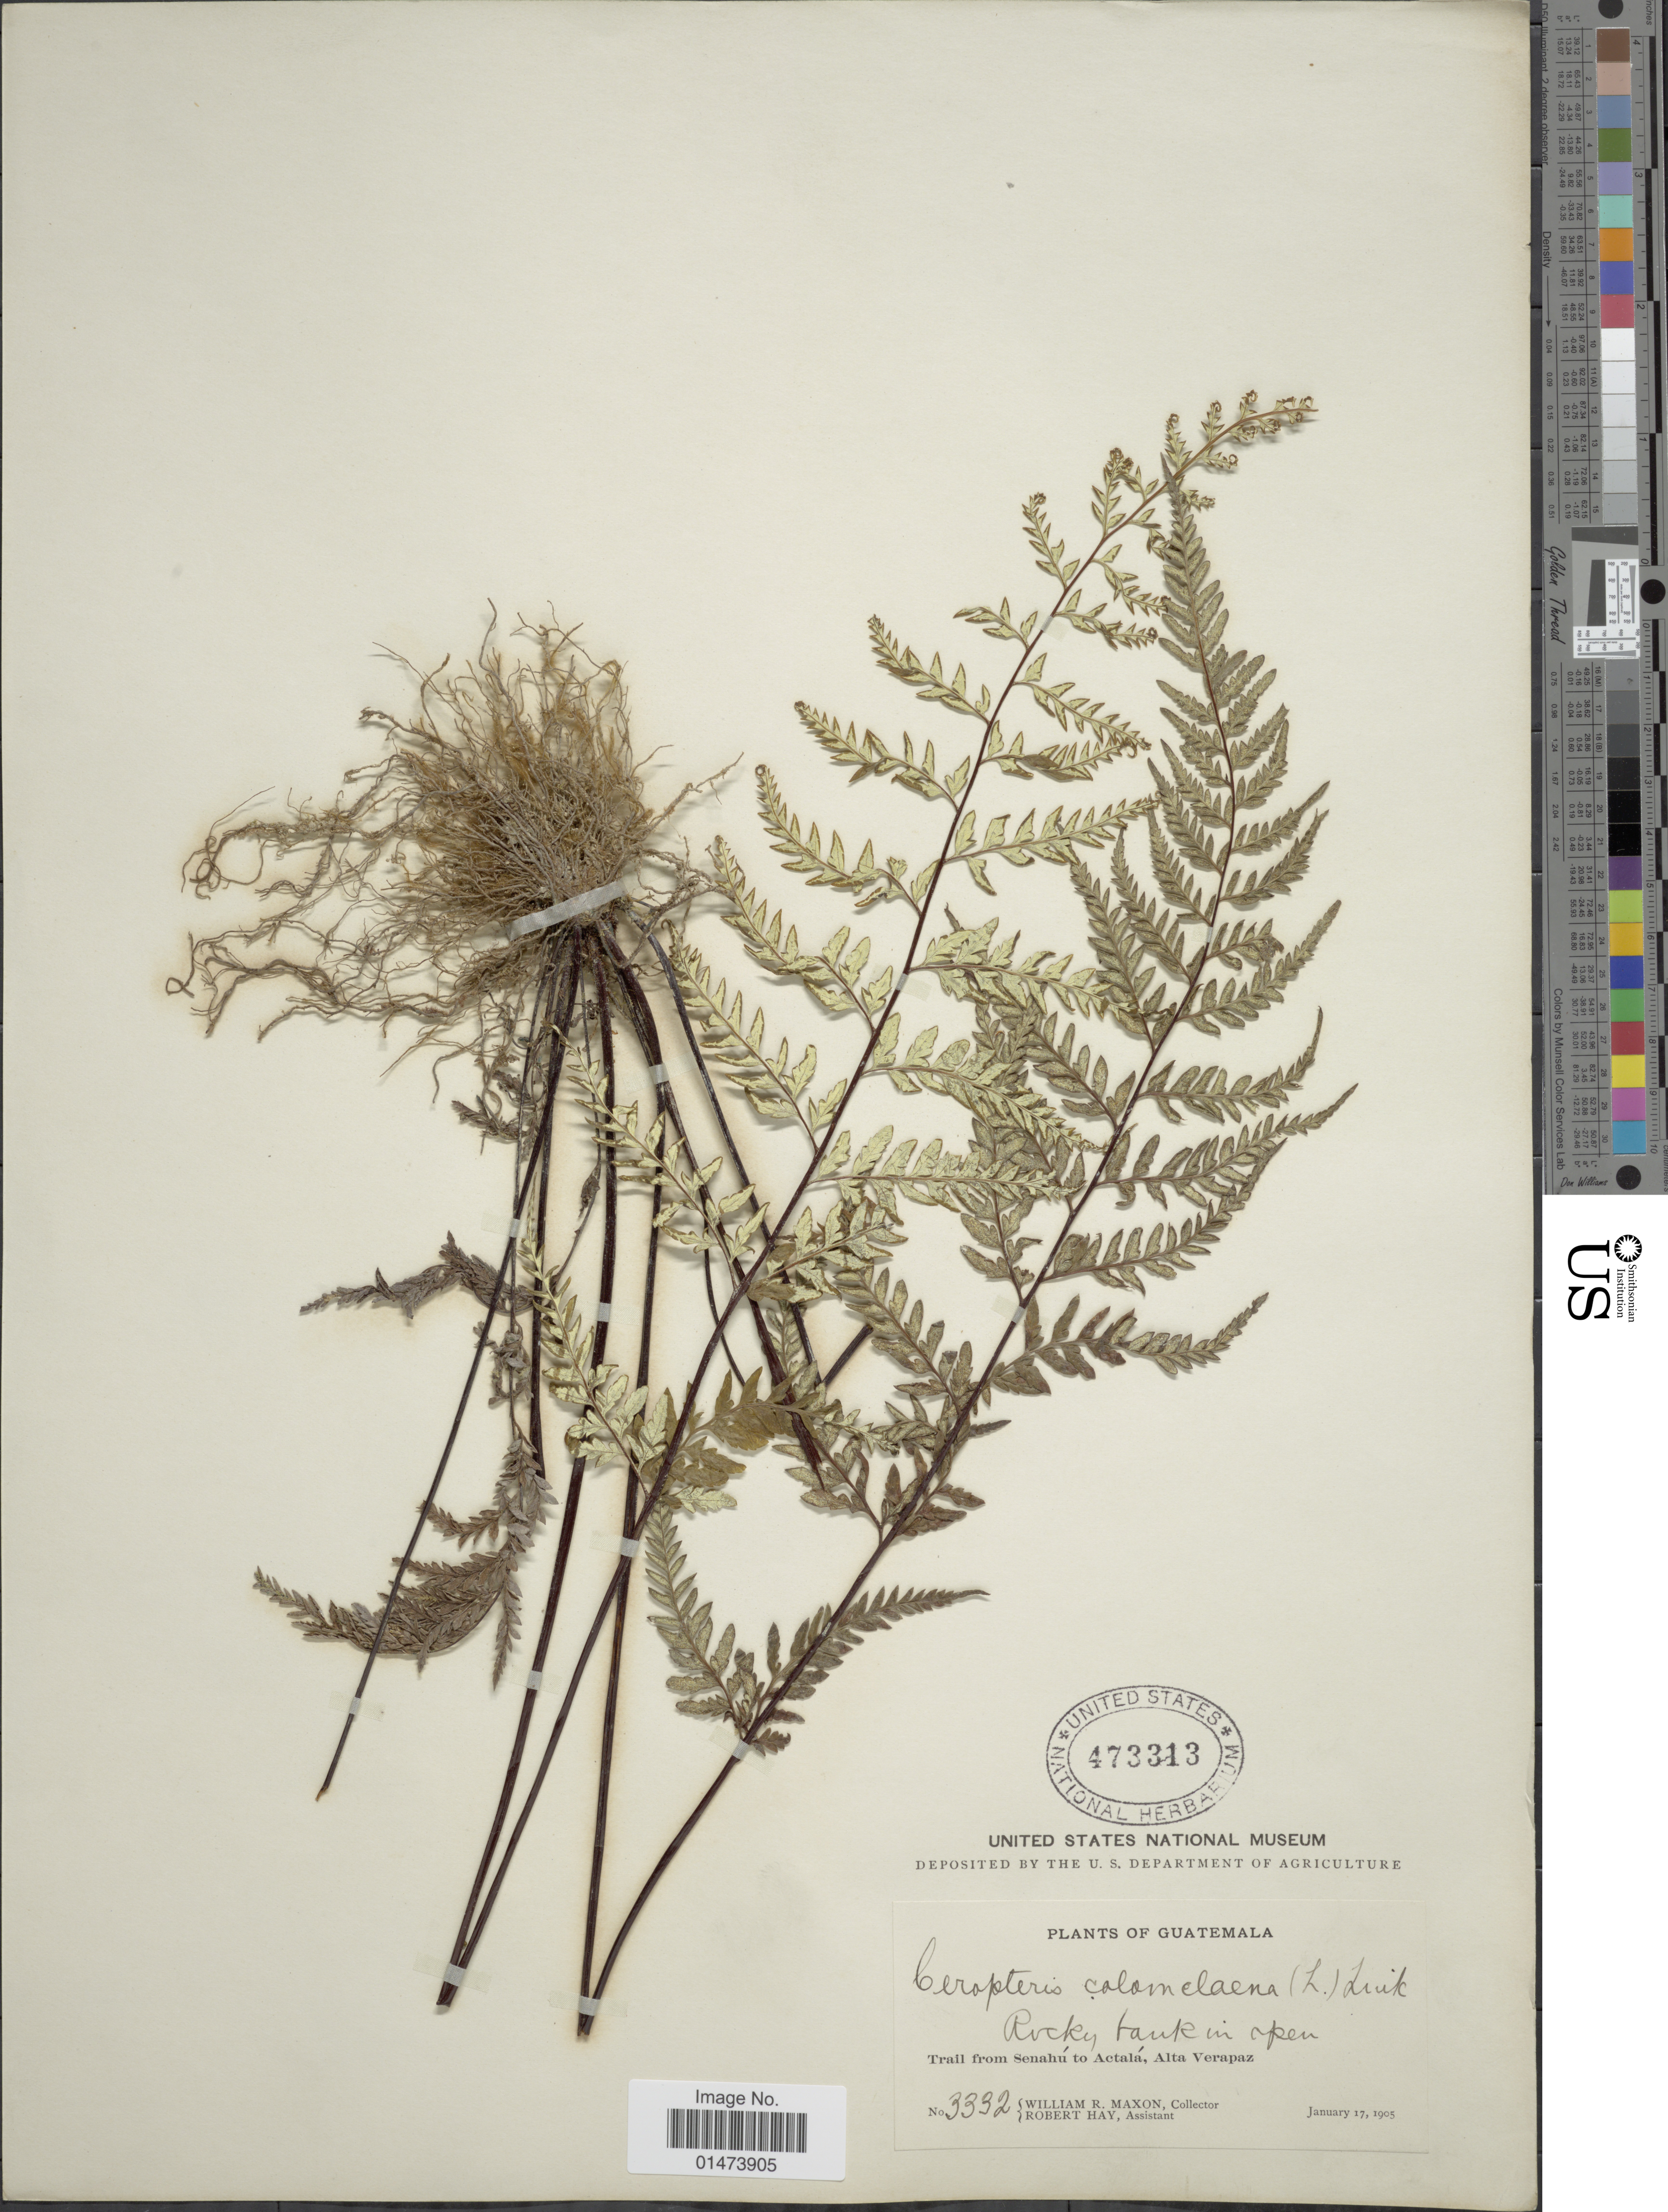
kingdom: Plantae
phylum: Tracheophyta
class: Polypodiopsida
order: Polypodiales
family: Pteridaceae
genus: Pityrogramma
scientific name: Pityrogramma calomelanos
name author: (L.) Link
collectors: W. R. Maxon & R. H. Hay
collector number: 3332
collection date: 1905-01-17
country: Guatemala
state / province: Alta Verapaz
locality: Trail from Senahu to Actala, Alta verapaz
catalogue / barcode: US 473313